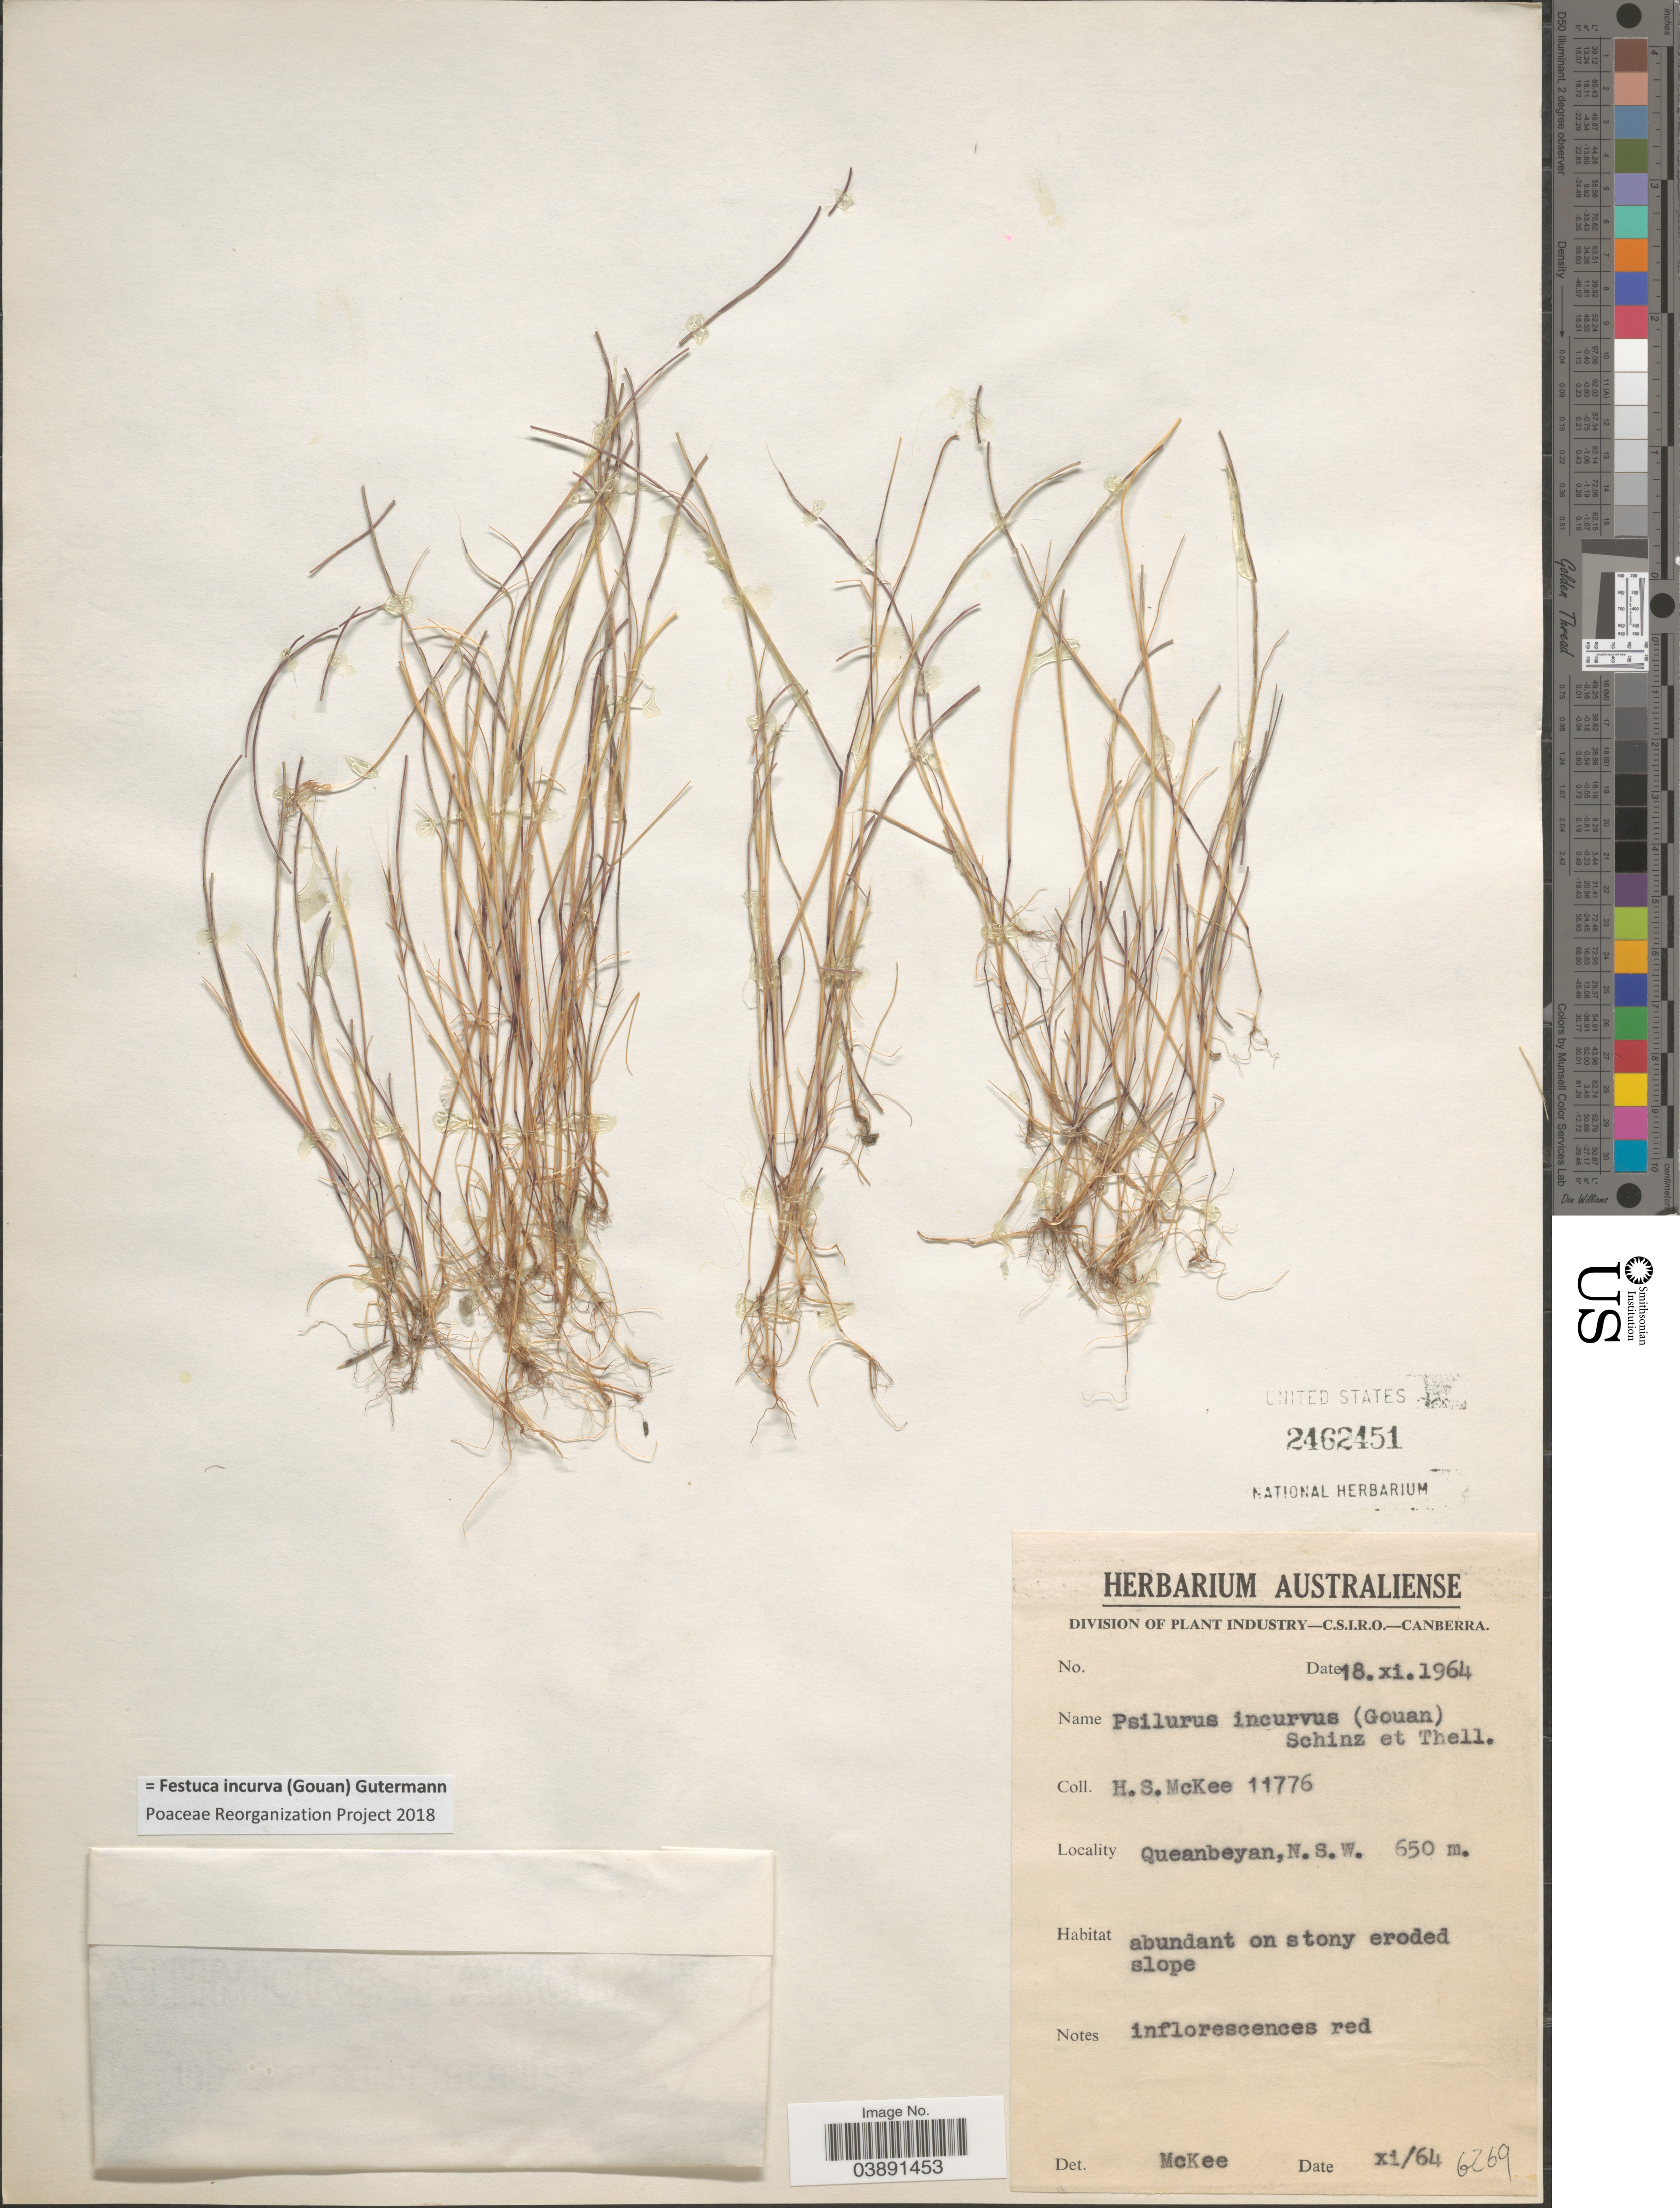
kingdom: Plantae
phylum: Tracheophyta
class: Liliopsida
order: Poales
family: Poaceae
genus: Festuca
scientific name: Festuca incurva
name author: (Gouan) Gutermann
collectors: H. S. McKee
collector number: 11776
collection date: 1964-11-18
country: Australia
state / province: New South Wales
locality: Queanbeyan.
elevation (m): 650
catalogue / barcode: US 2462451